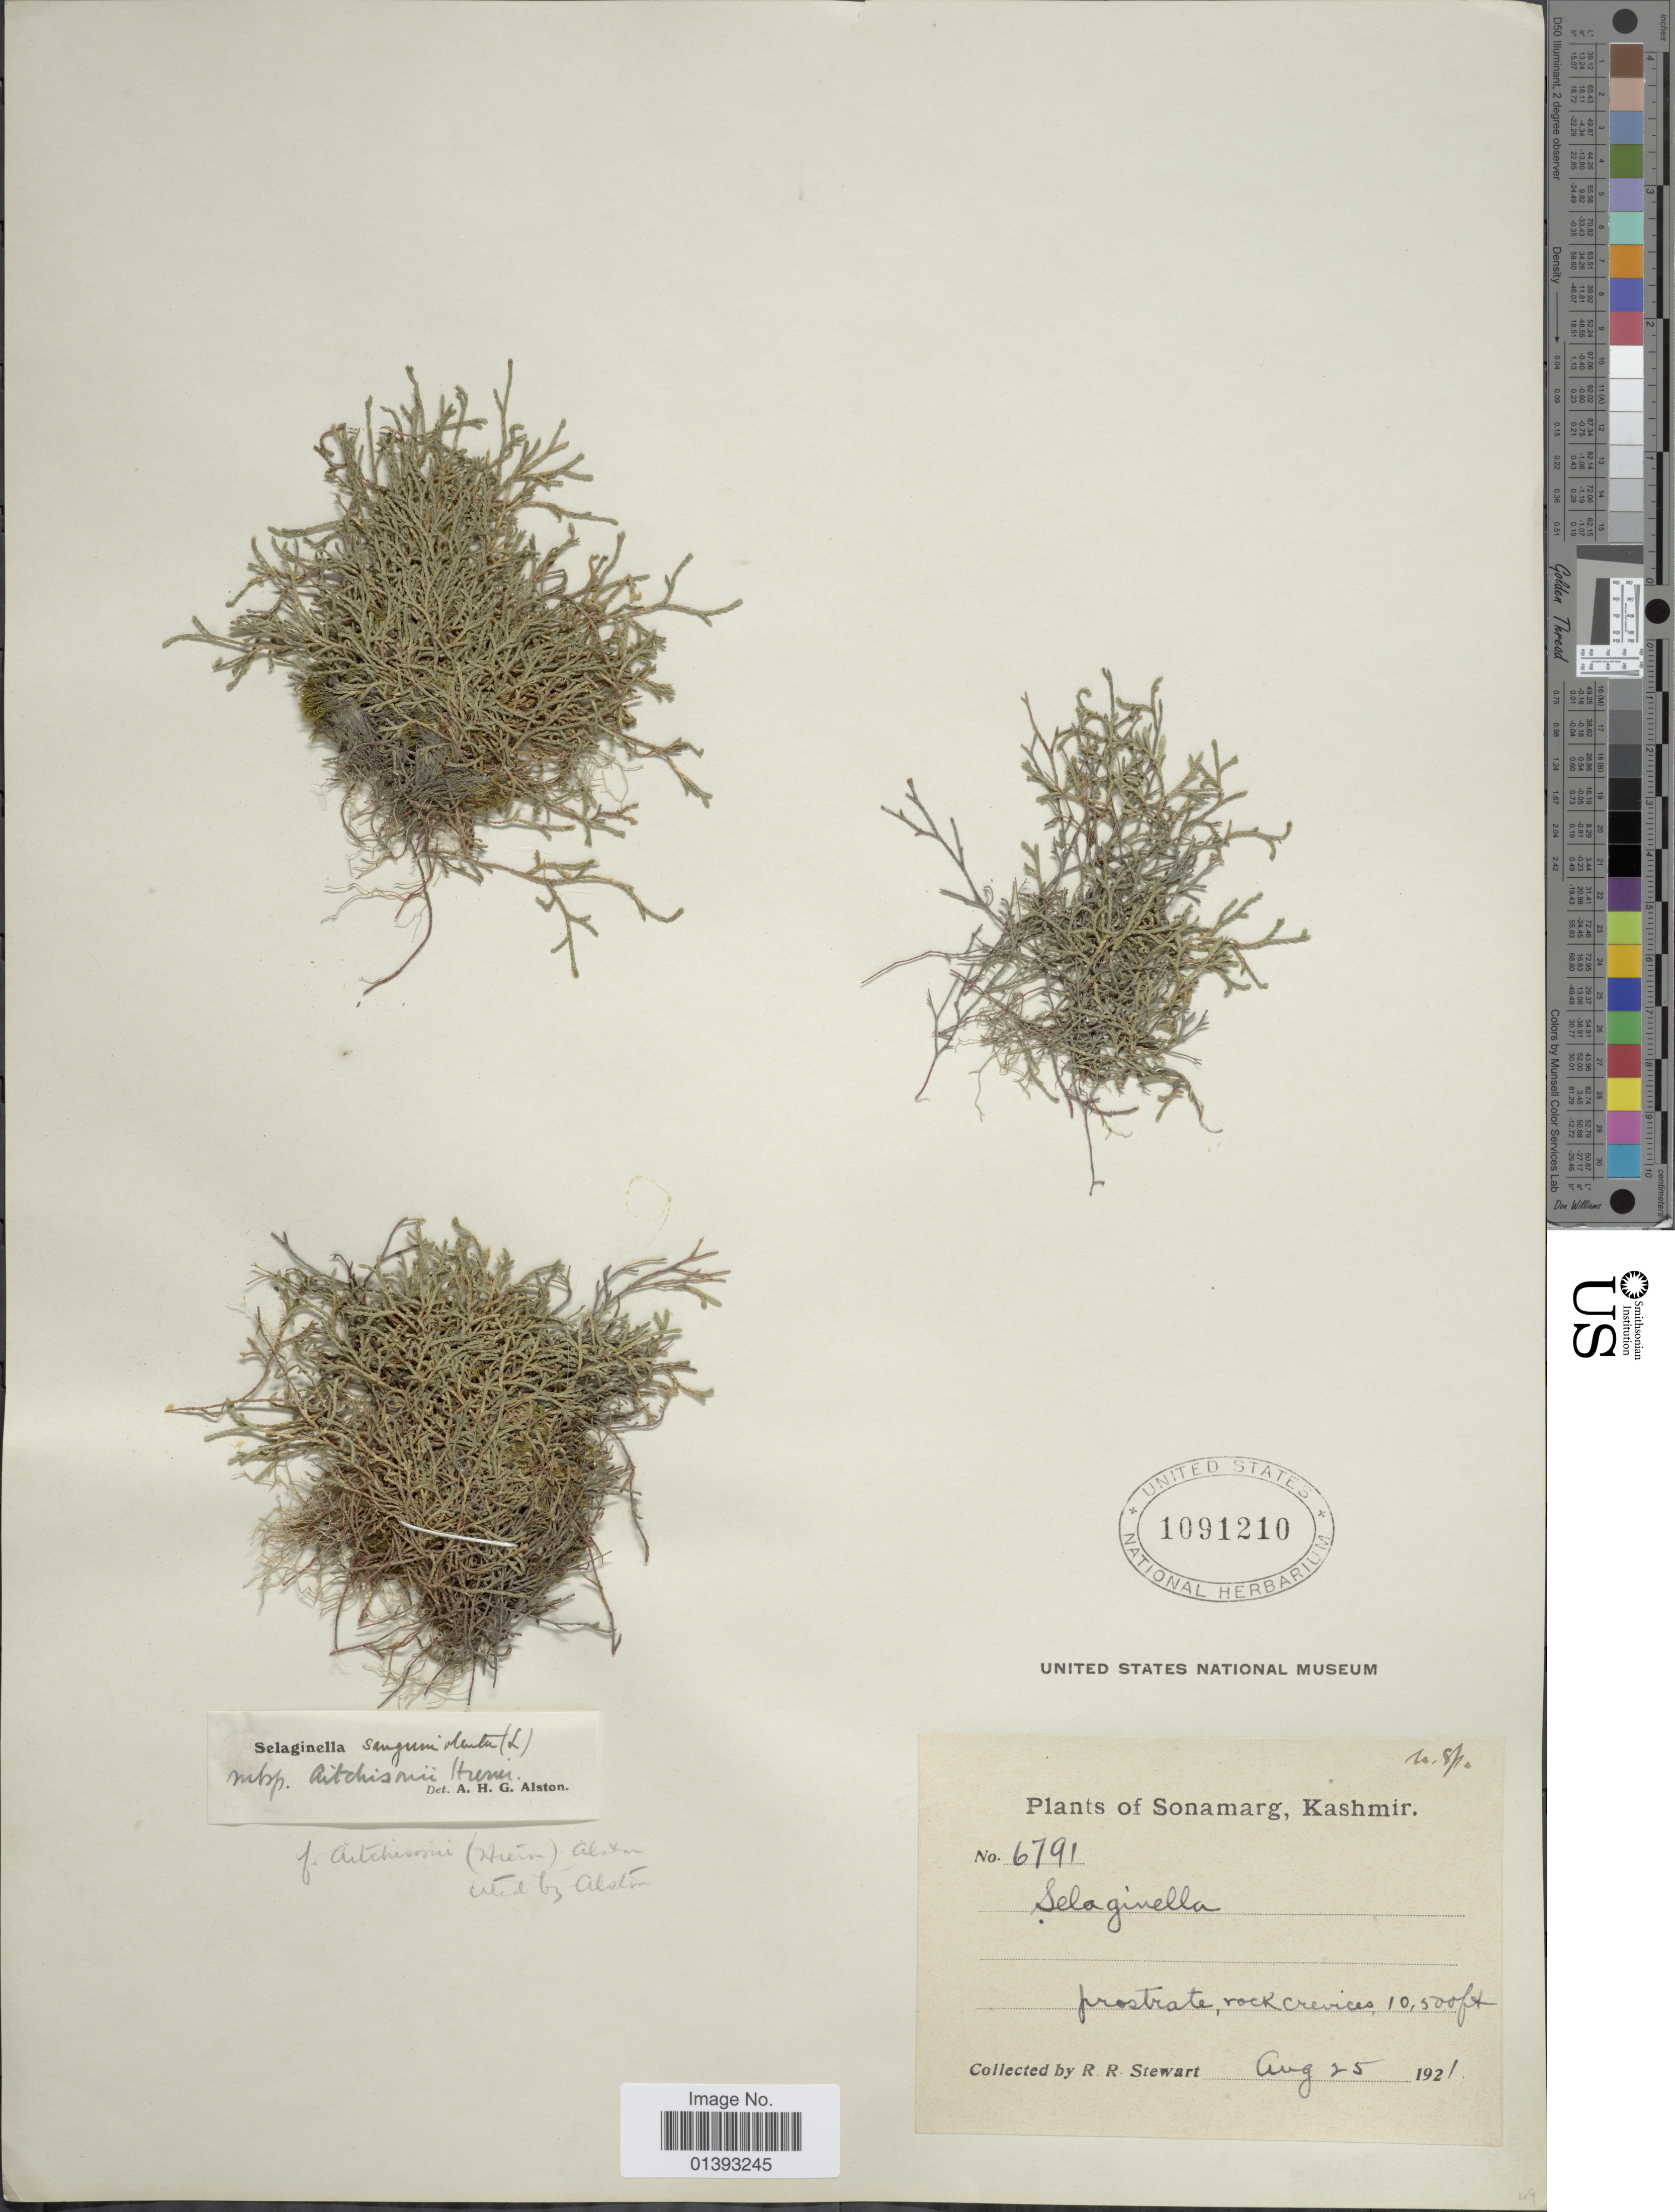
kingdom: Plantae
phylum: Tracheophyta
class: Lycopodiopsida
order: Selaginellales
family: Selaginellaceae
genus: Selaginella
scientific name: Selaginella sanguinolenta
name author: (L.) Spring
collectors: R. R. Stewart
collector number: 6791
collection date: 1921-08-25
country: India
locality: Sonamarg, Kashmir, prostrate, rock crevices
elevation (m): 3200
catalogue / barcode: US 1091210